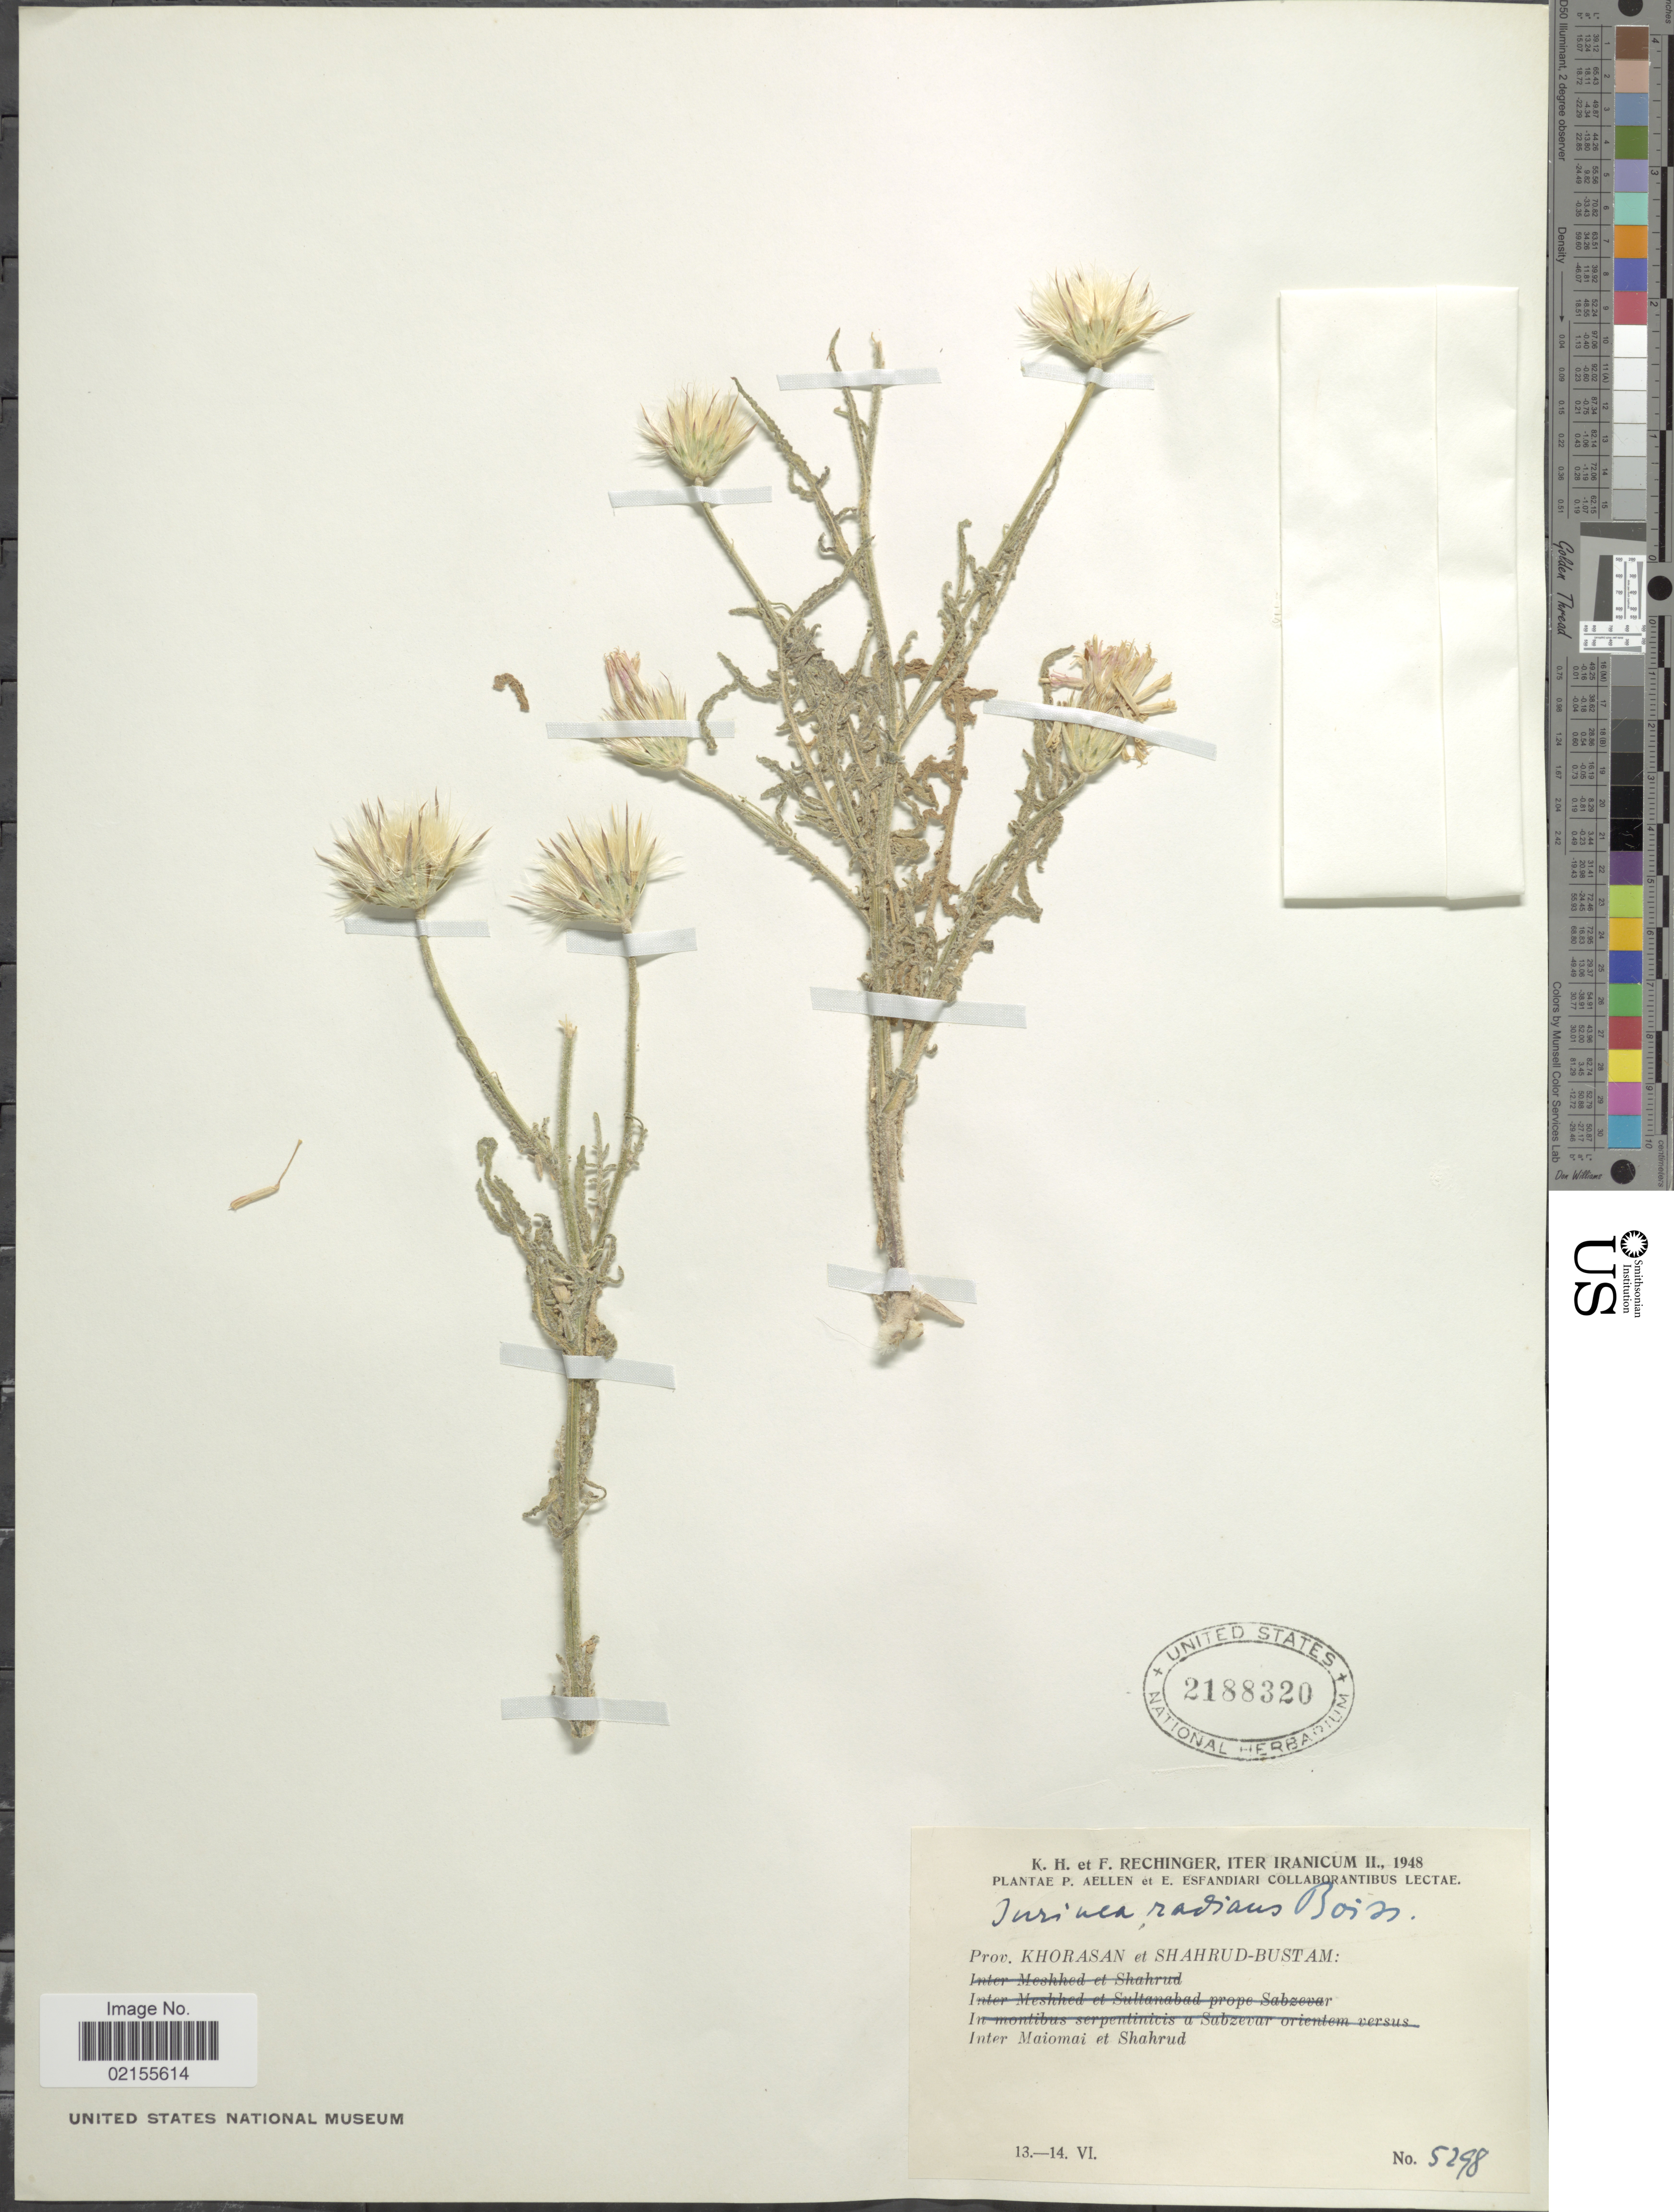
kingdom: Plantae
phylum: Tracheophyta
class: Magnoliopsida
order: Asterales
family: Asteraceae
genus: Jurinea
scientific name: Jurinea radians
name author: Boiss.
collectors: K. H. Rechinger & F. Rechinger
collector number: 5298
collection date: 1948-06-13/1948-06-14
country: Iran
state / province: Khorasan [obsolete]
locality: Prov. Khorasan et Shahrud-Bustam, Inter Maiomai et Shahrud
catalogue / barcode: US 2188320